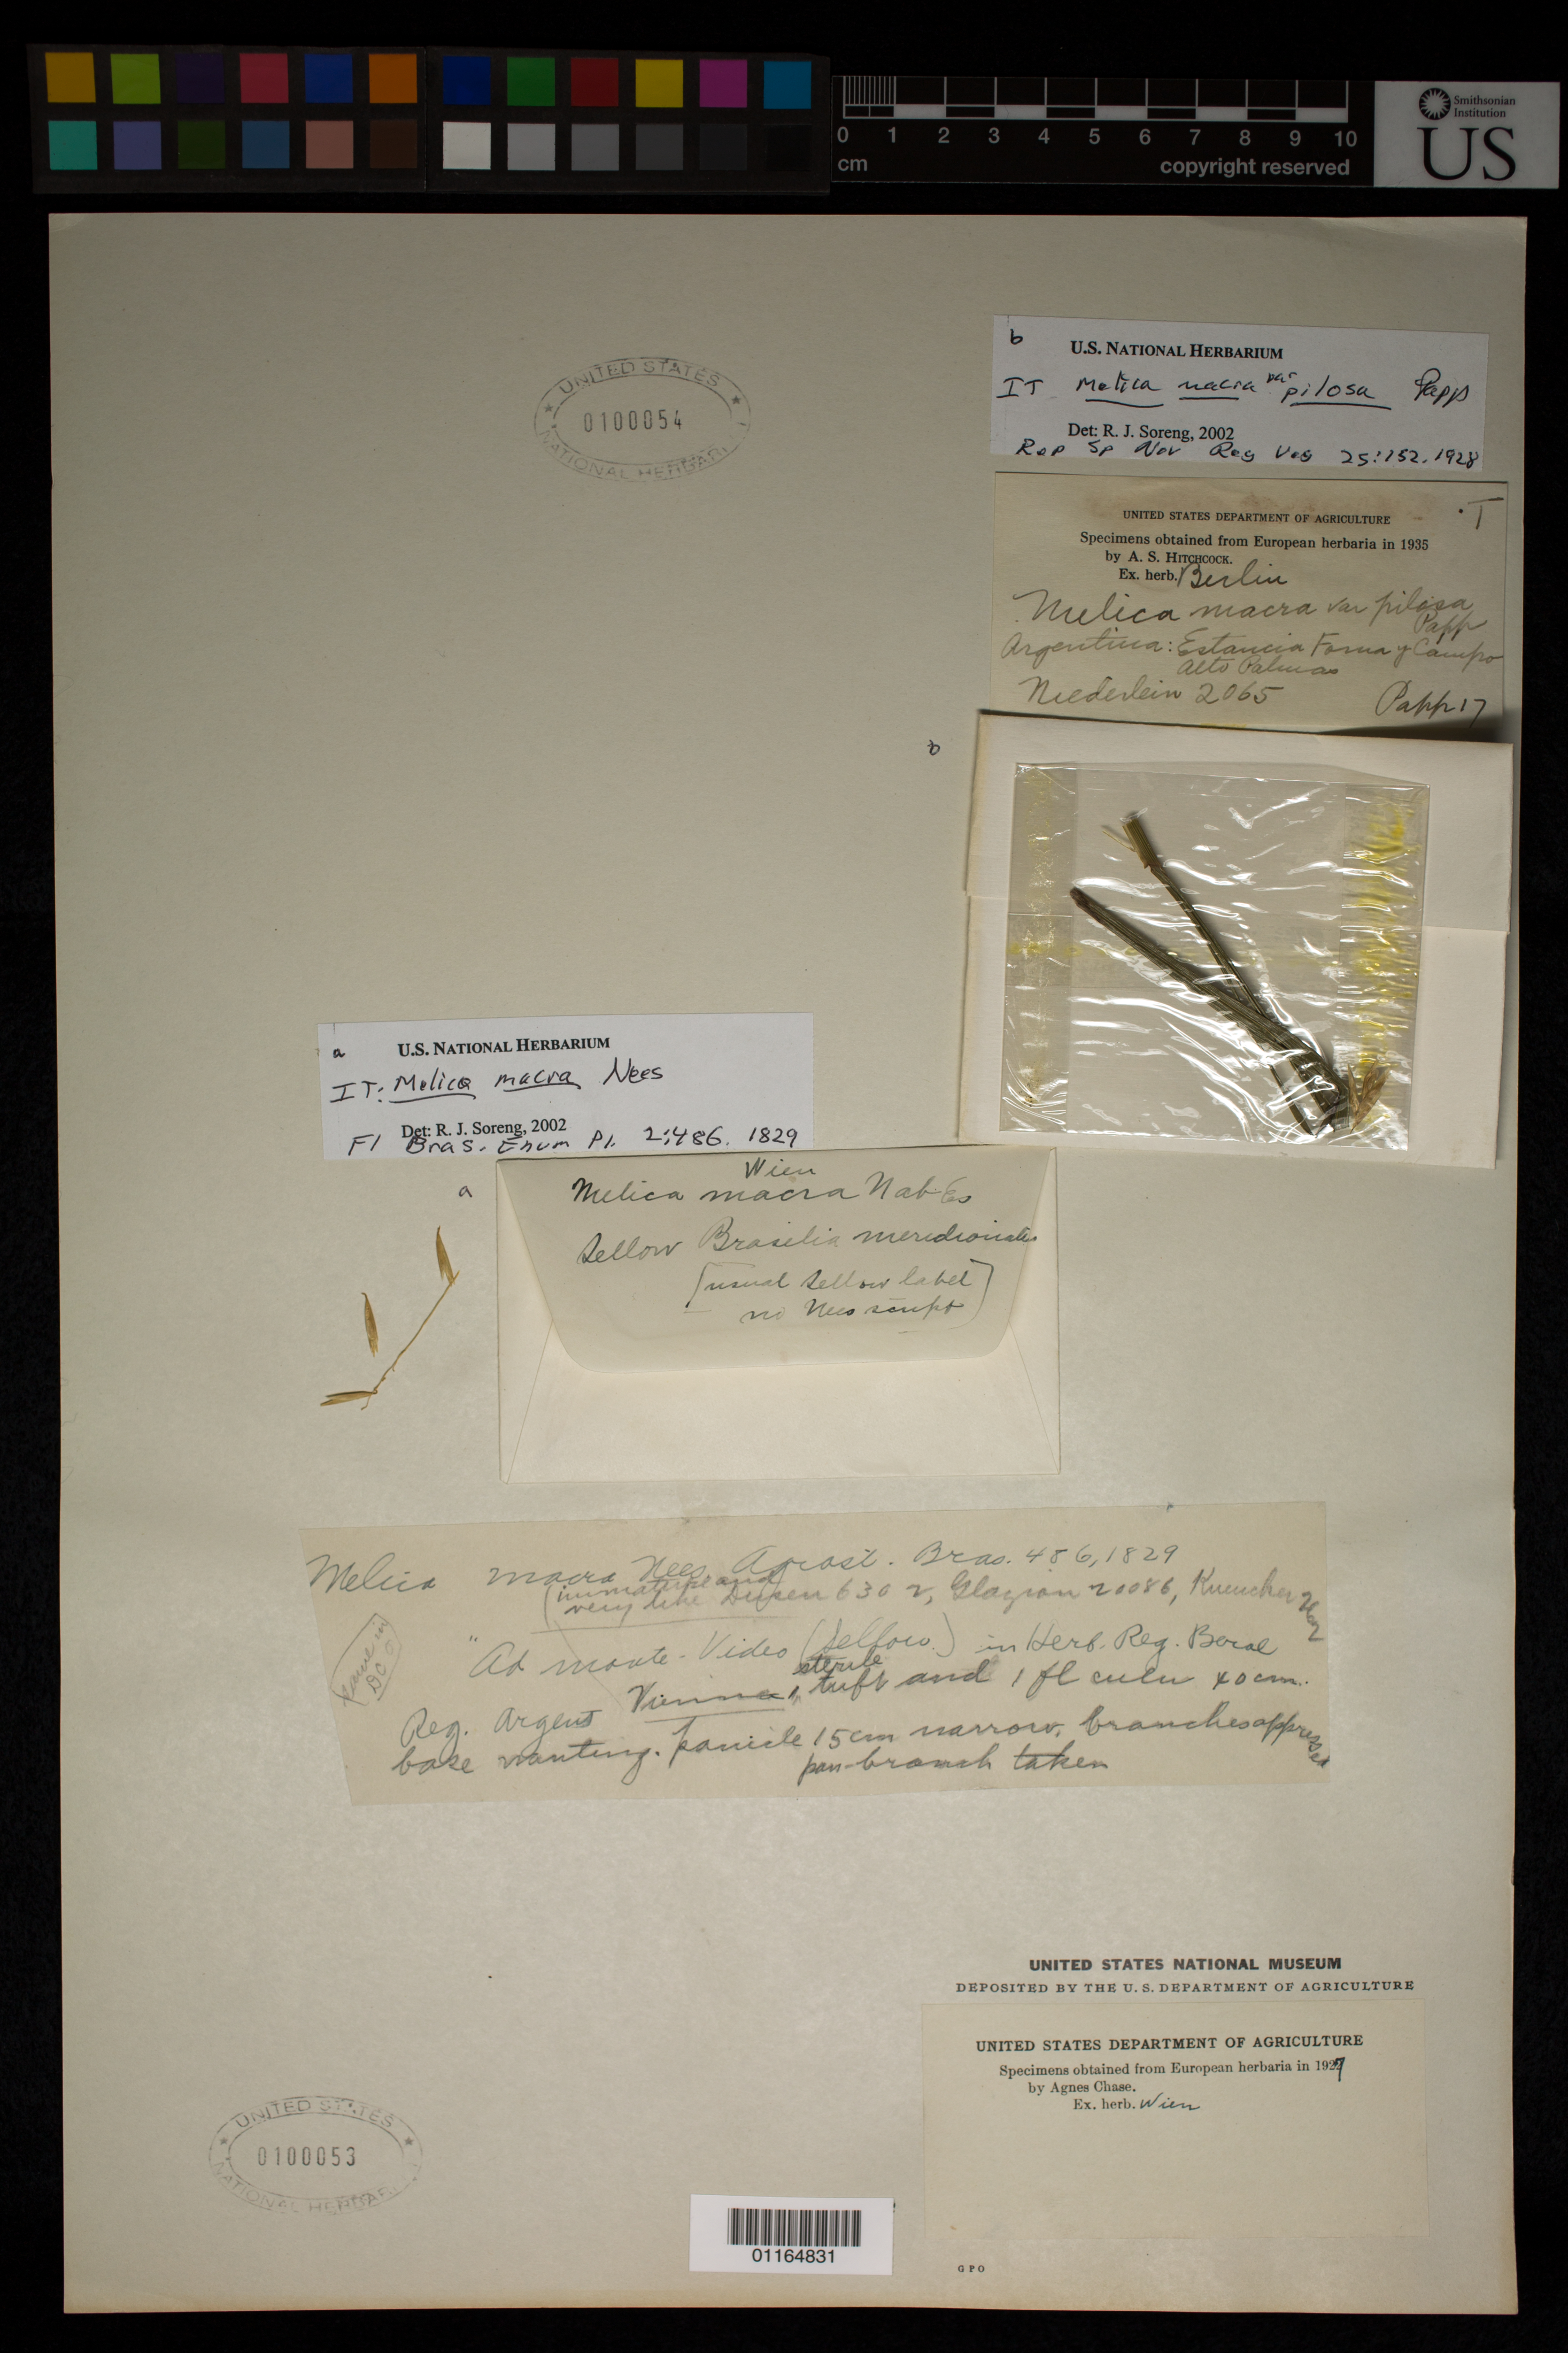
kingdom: Plantae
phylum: Tracheophyta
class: Liliopsida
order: Poales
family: Poaceae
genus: Melica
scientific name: Melica macra var. pilosa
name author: Papp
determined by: Soreng, Robert J., Research Associate (BOT), Smithsonian Institution - National Museum of Natural History (UNITED STATES)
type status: Type Collection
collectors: W. Niederlein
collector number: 2065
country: Argentina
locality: Estancia Forna y Campo Alto Palmas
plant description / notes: Fragmentary material of type specimen ex herb. Berlin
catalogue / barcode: US 100054-2